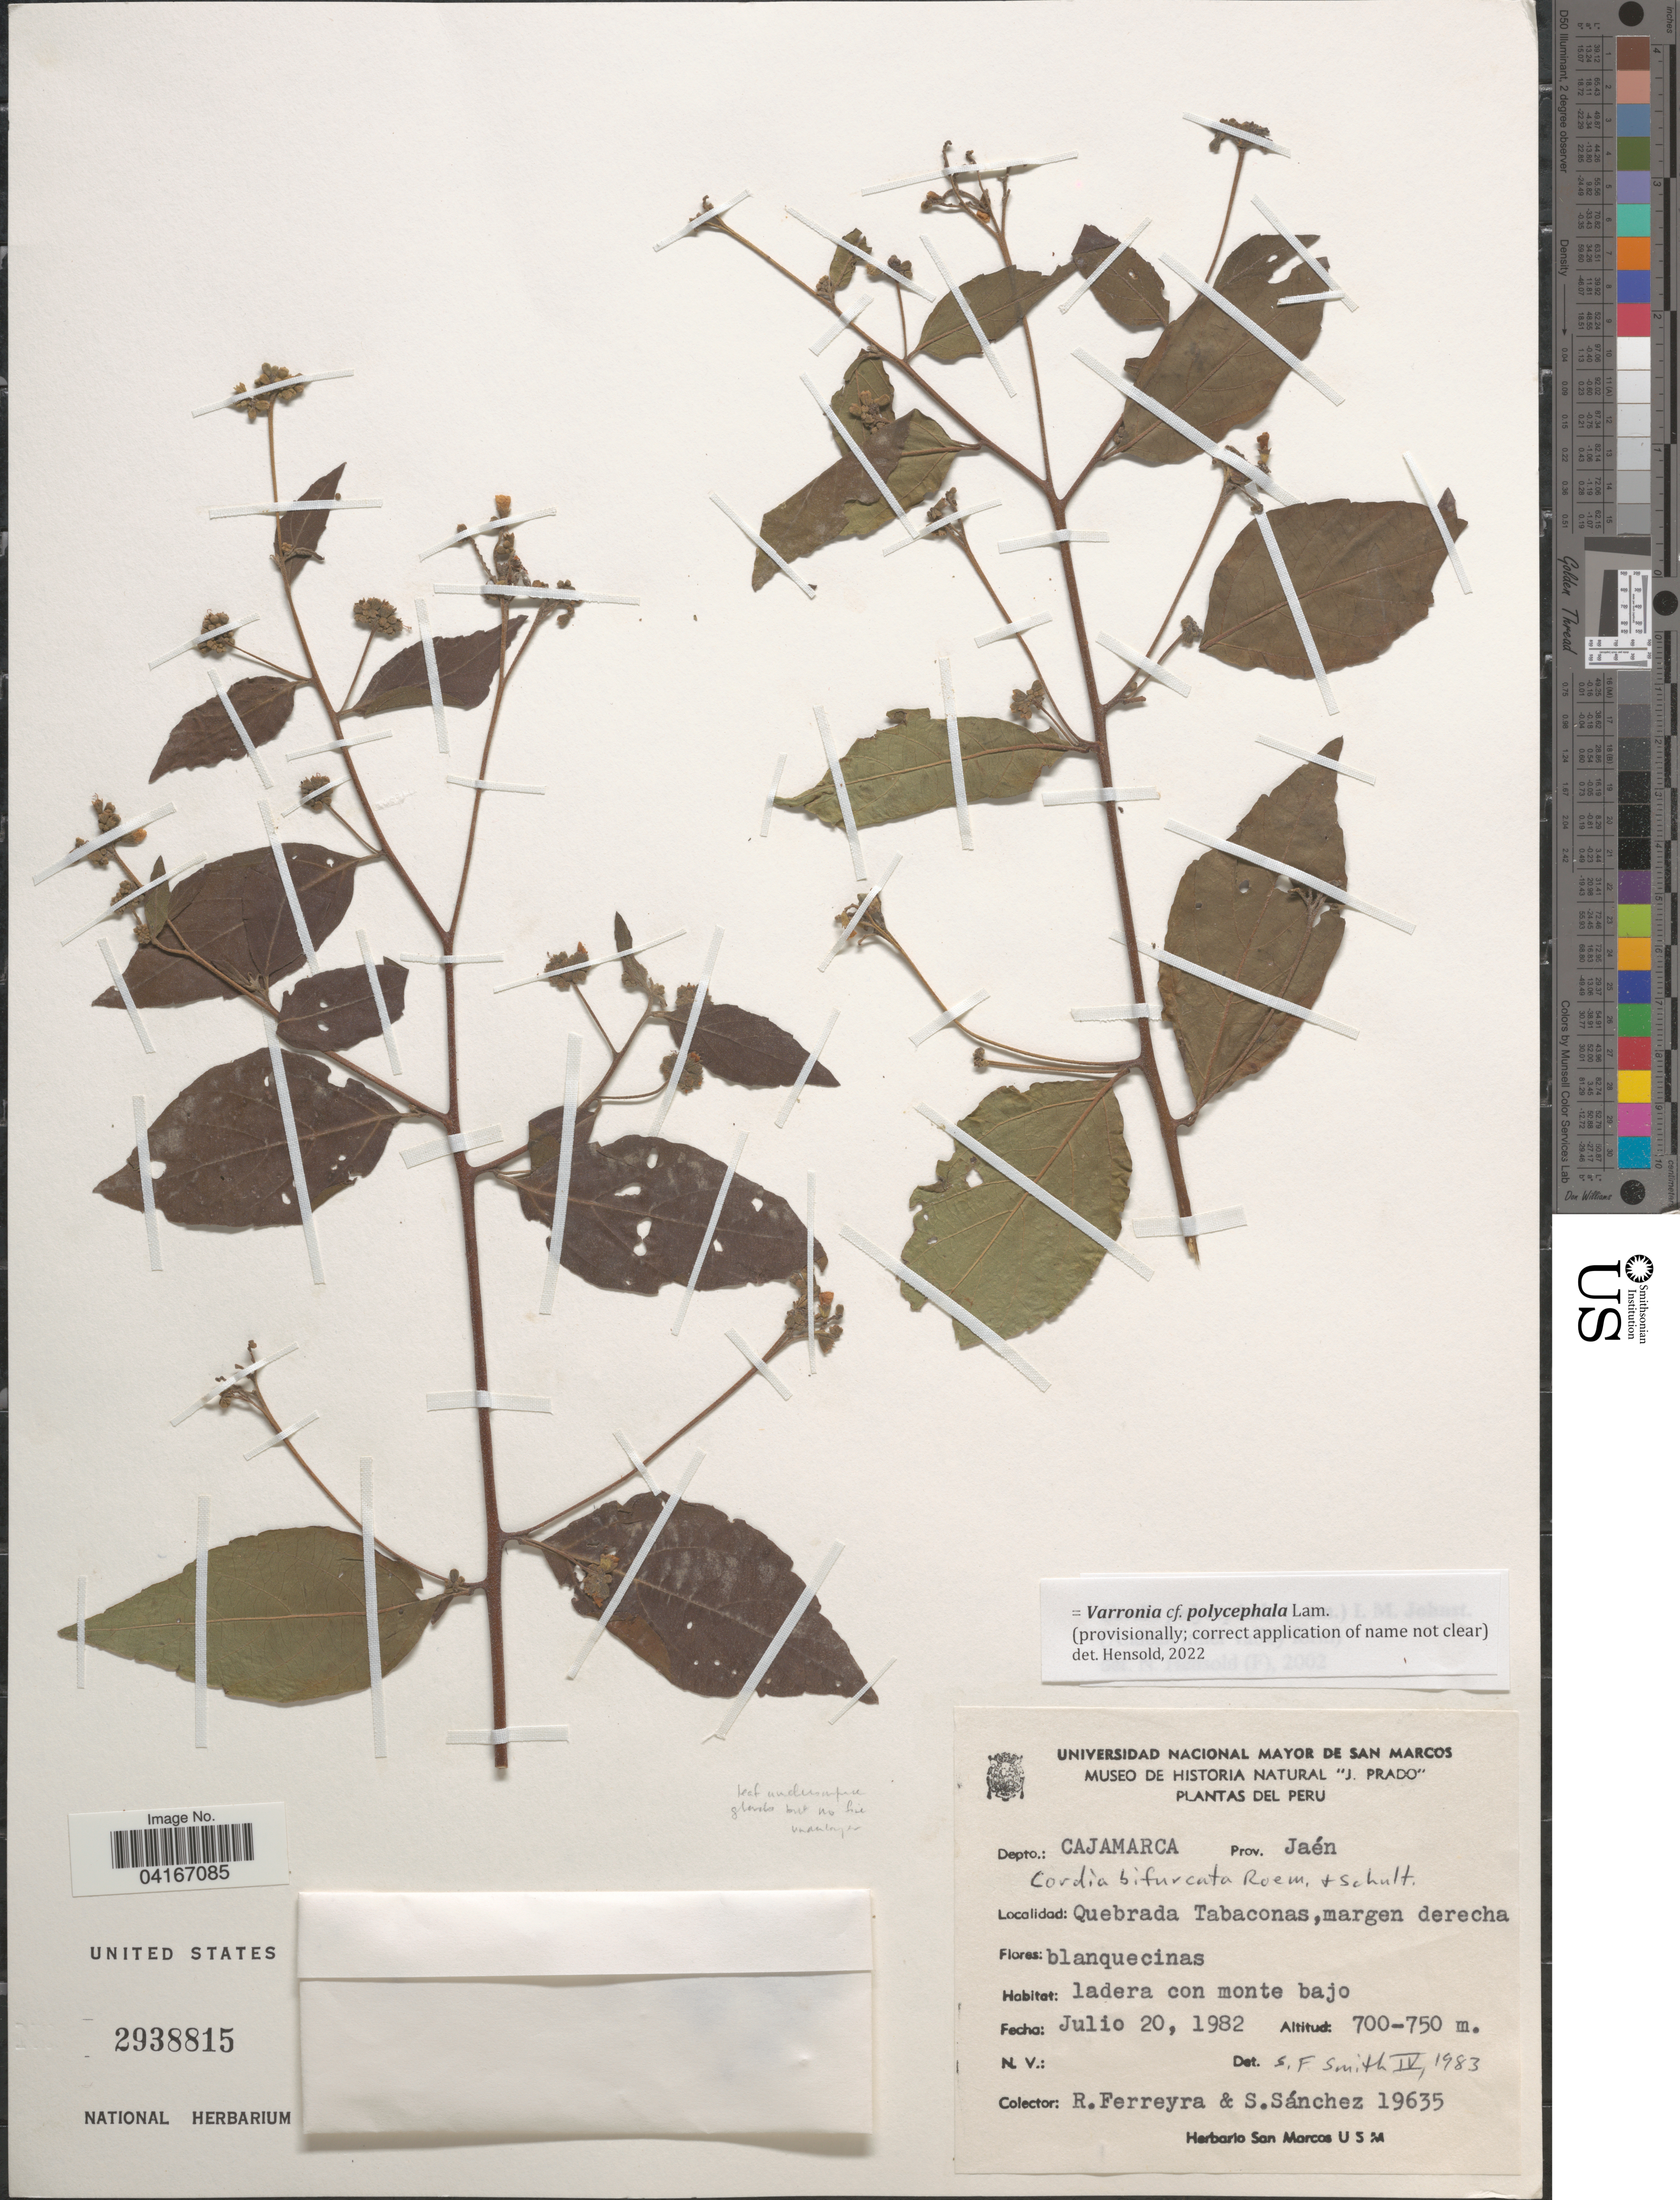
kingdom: Plantae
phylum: Tracheophyta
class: Magnoliopsida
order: Boraginales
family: Cordiaceae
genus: Varronia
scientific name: Varronia polycephala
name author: Lam.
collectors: R. A. Ferreyra & S. Sanchez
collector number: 19635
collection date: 1982-07-20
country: Peru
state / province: Cajamarca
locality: Depto.: Cajamarca Prov. Jaén. Quebrada Tabaconas, margen derecha.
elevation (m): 700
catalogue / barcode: US 2938815